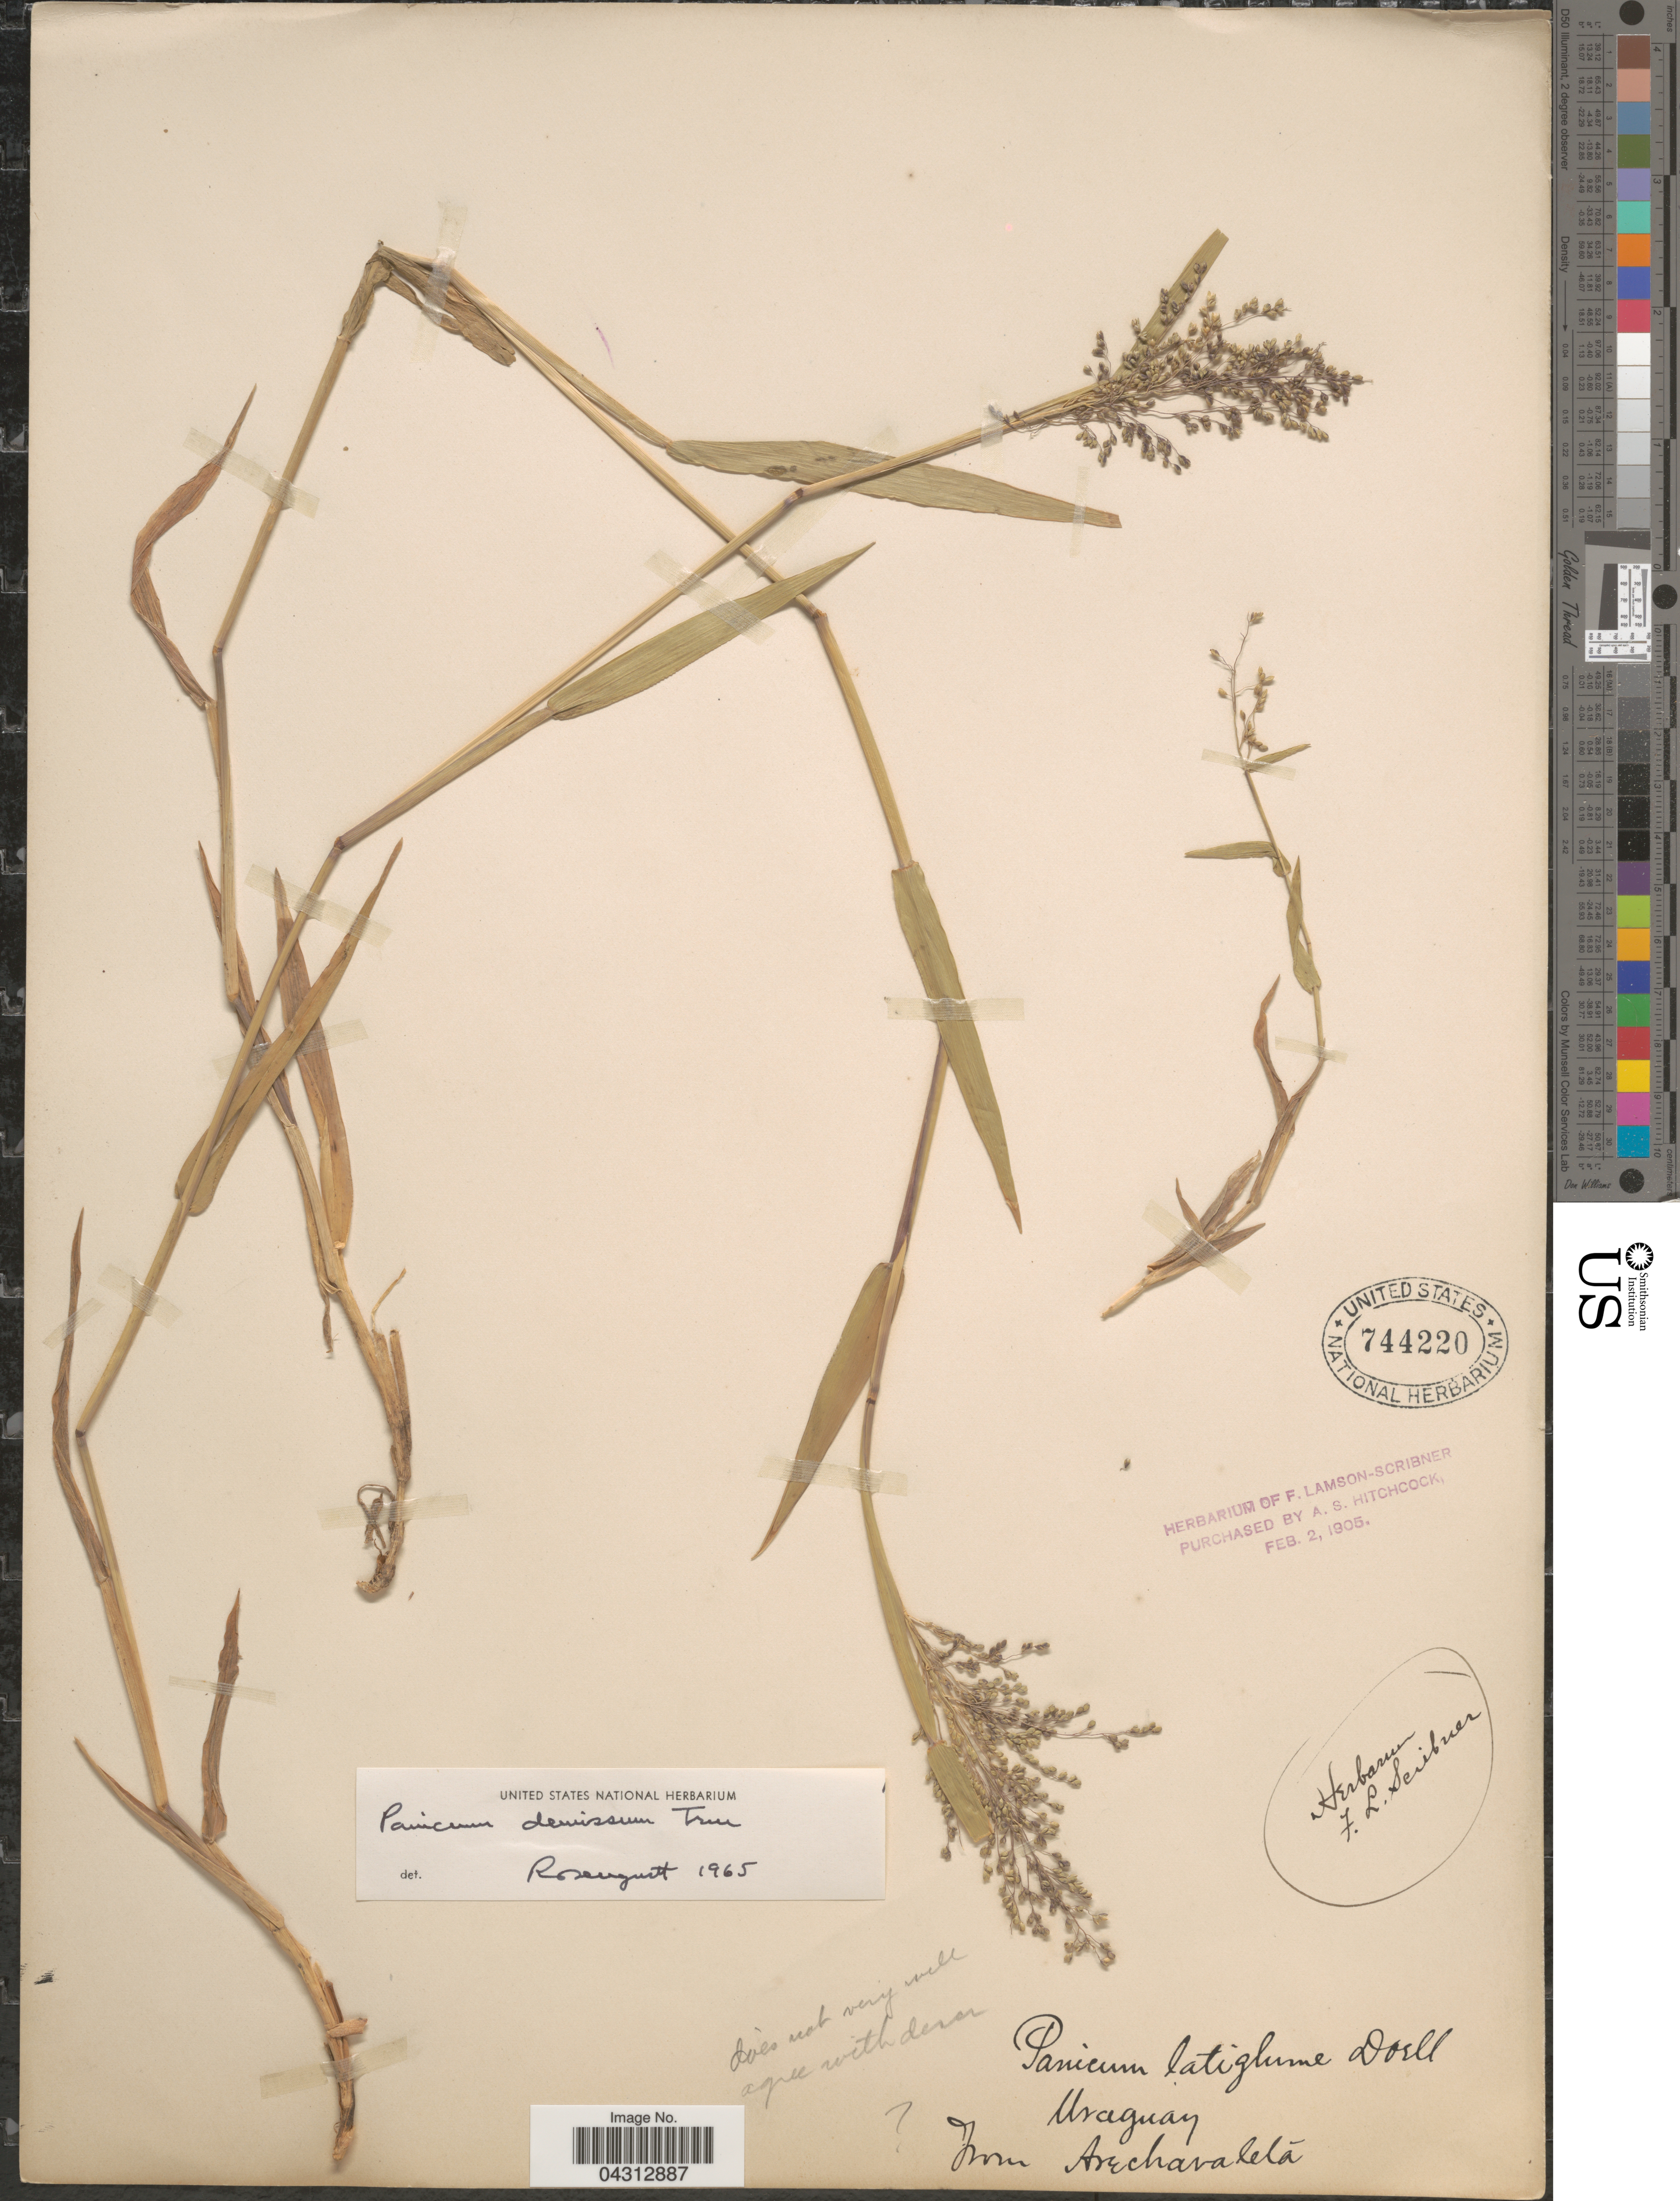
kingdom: Plantae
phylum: Tracheophyta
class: Liliopsida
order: Poales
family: Poaceae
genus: Dichanthelium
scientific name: Dichanthelium sabulorum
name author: (Lam.) Gould & C.A. Clark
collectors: Arechavaleta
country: Uruguay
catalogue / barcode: US 744220